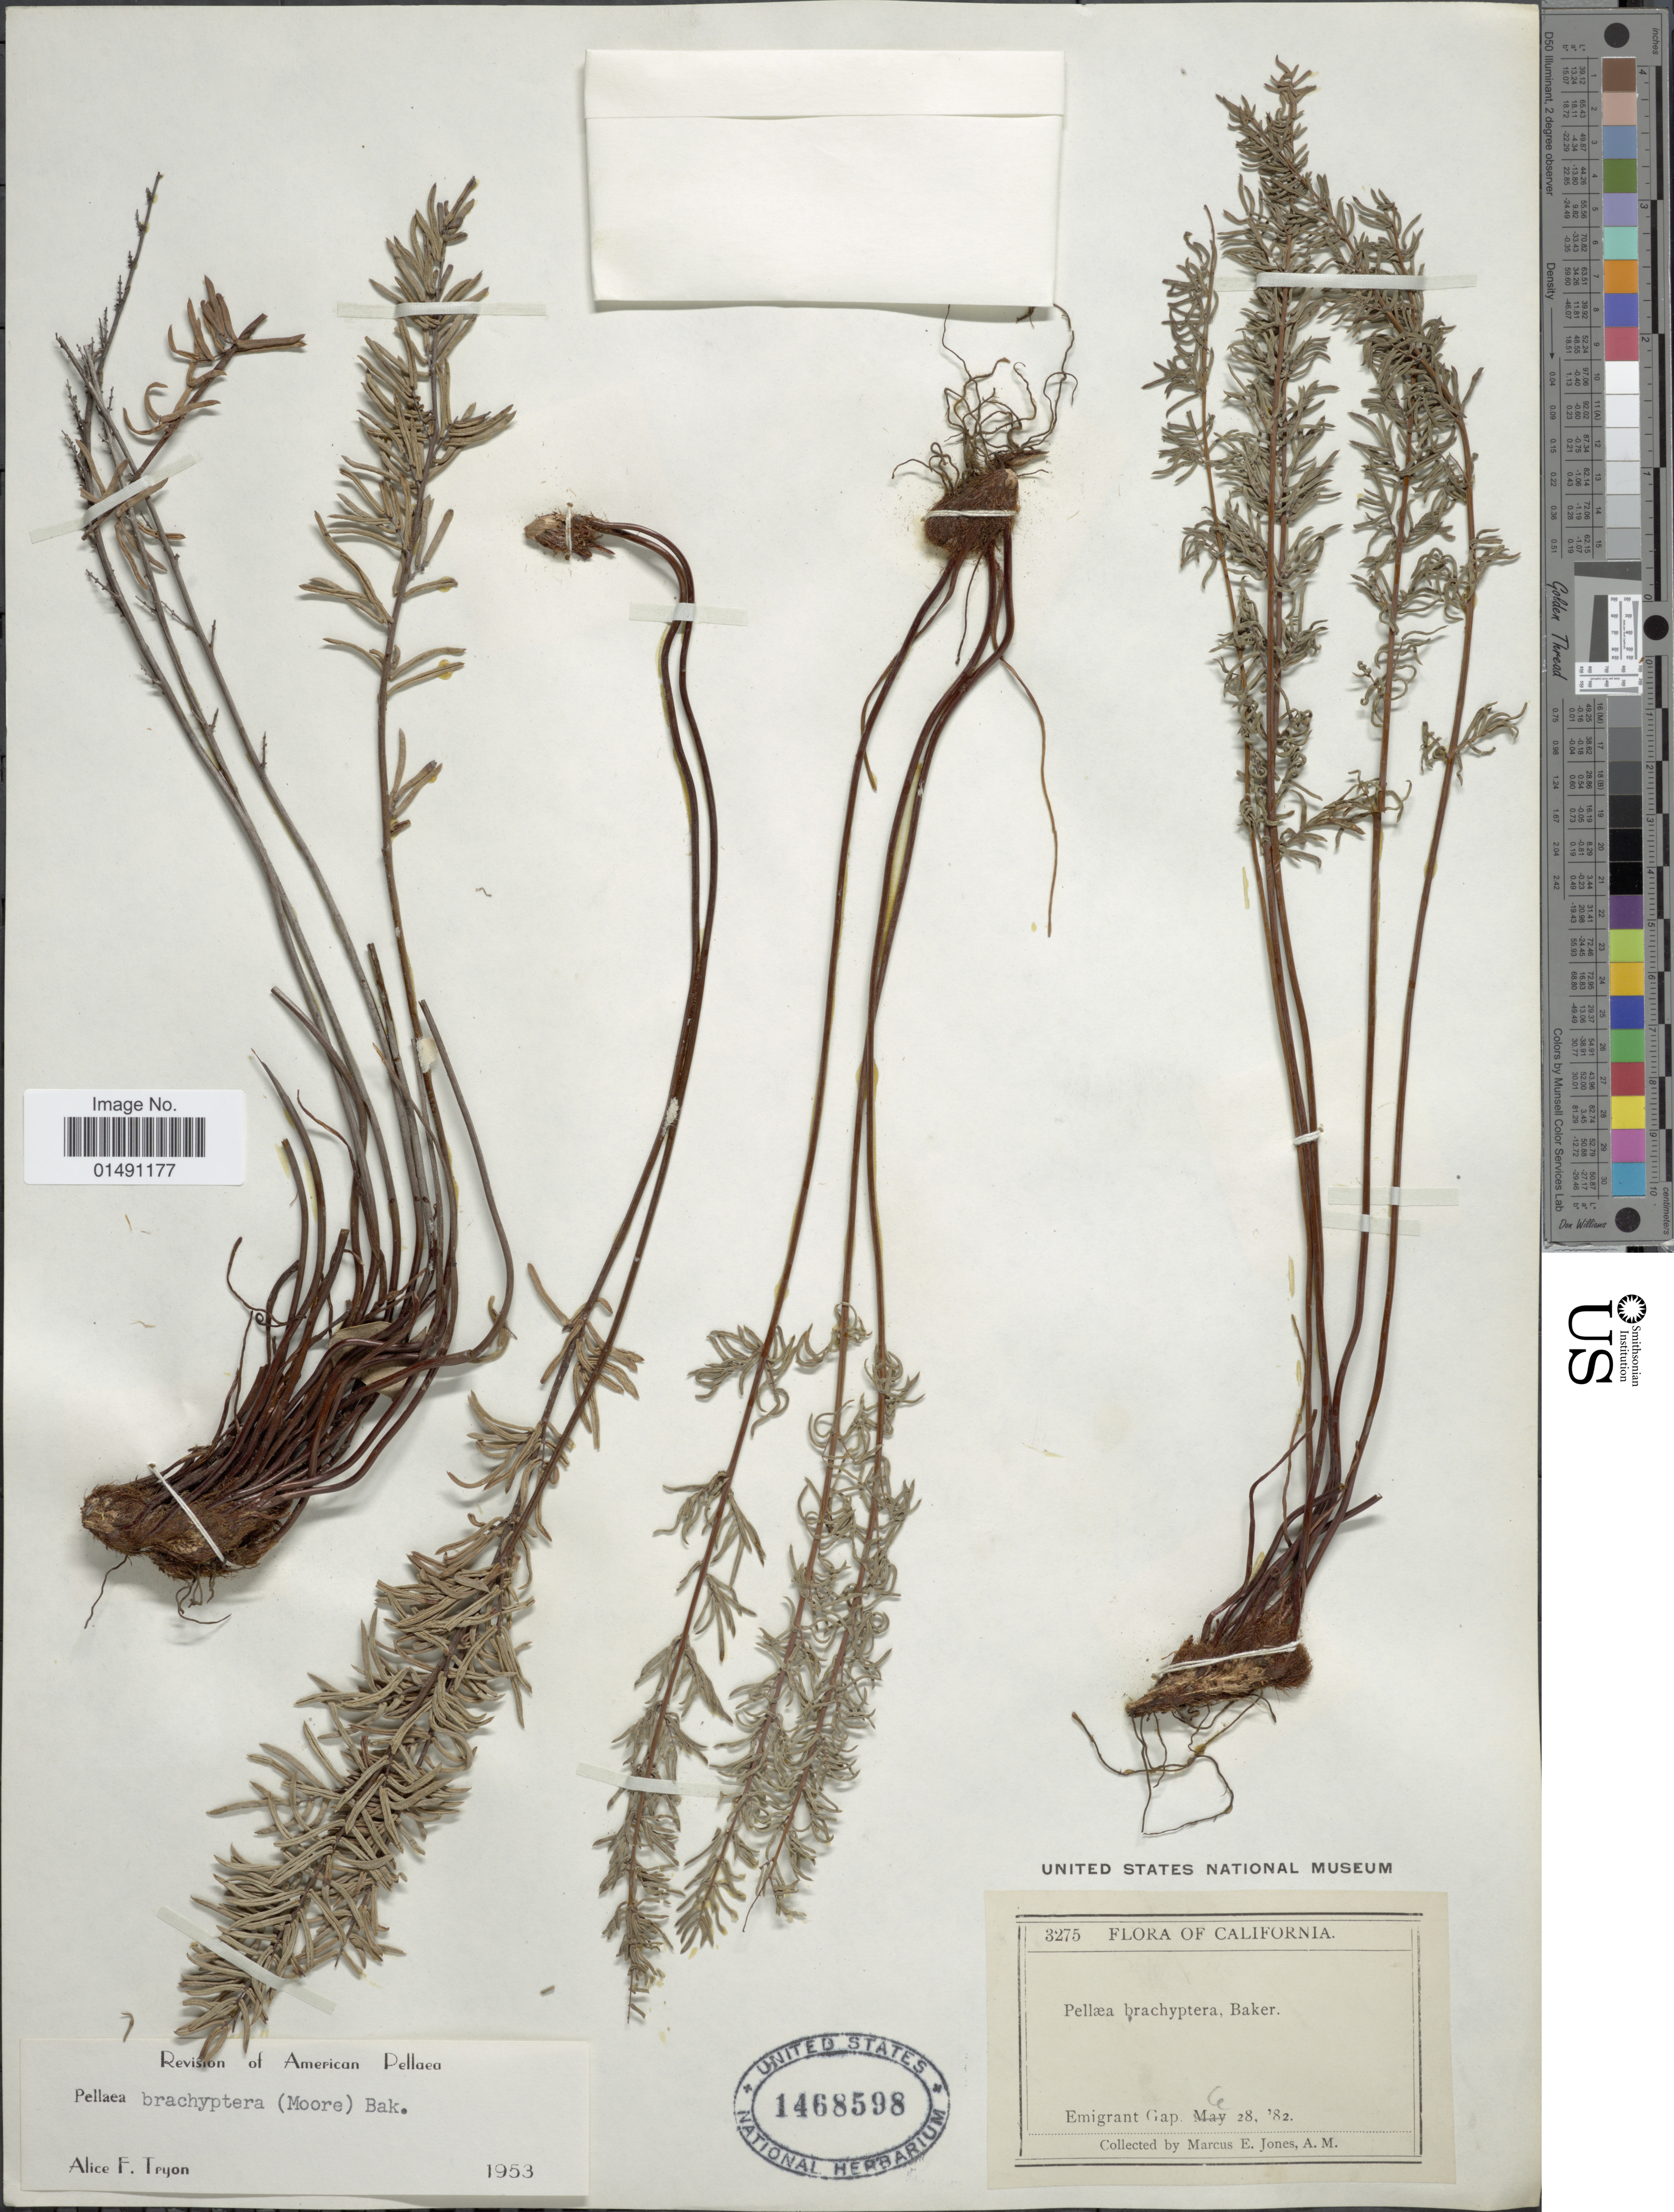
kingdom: Plantae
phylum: Tracheophyta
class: Polypodiopsida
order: Polypodiales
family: Pteridaceae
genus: Pellaea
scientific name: Pellaea brachyptera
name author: (T. Moore) Baker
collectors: M. E. Jones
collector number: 3275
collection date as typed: Transcribed d/m/y: 28/6/82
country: United States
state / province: California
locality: Emigrant Gap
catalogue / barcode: US 1468598